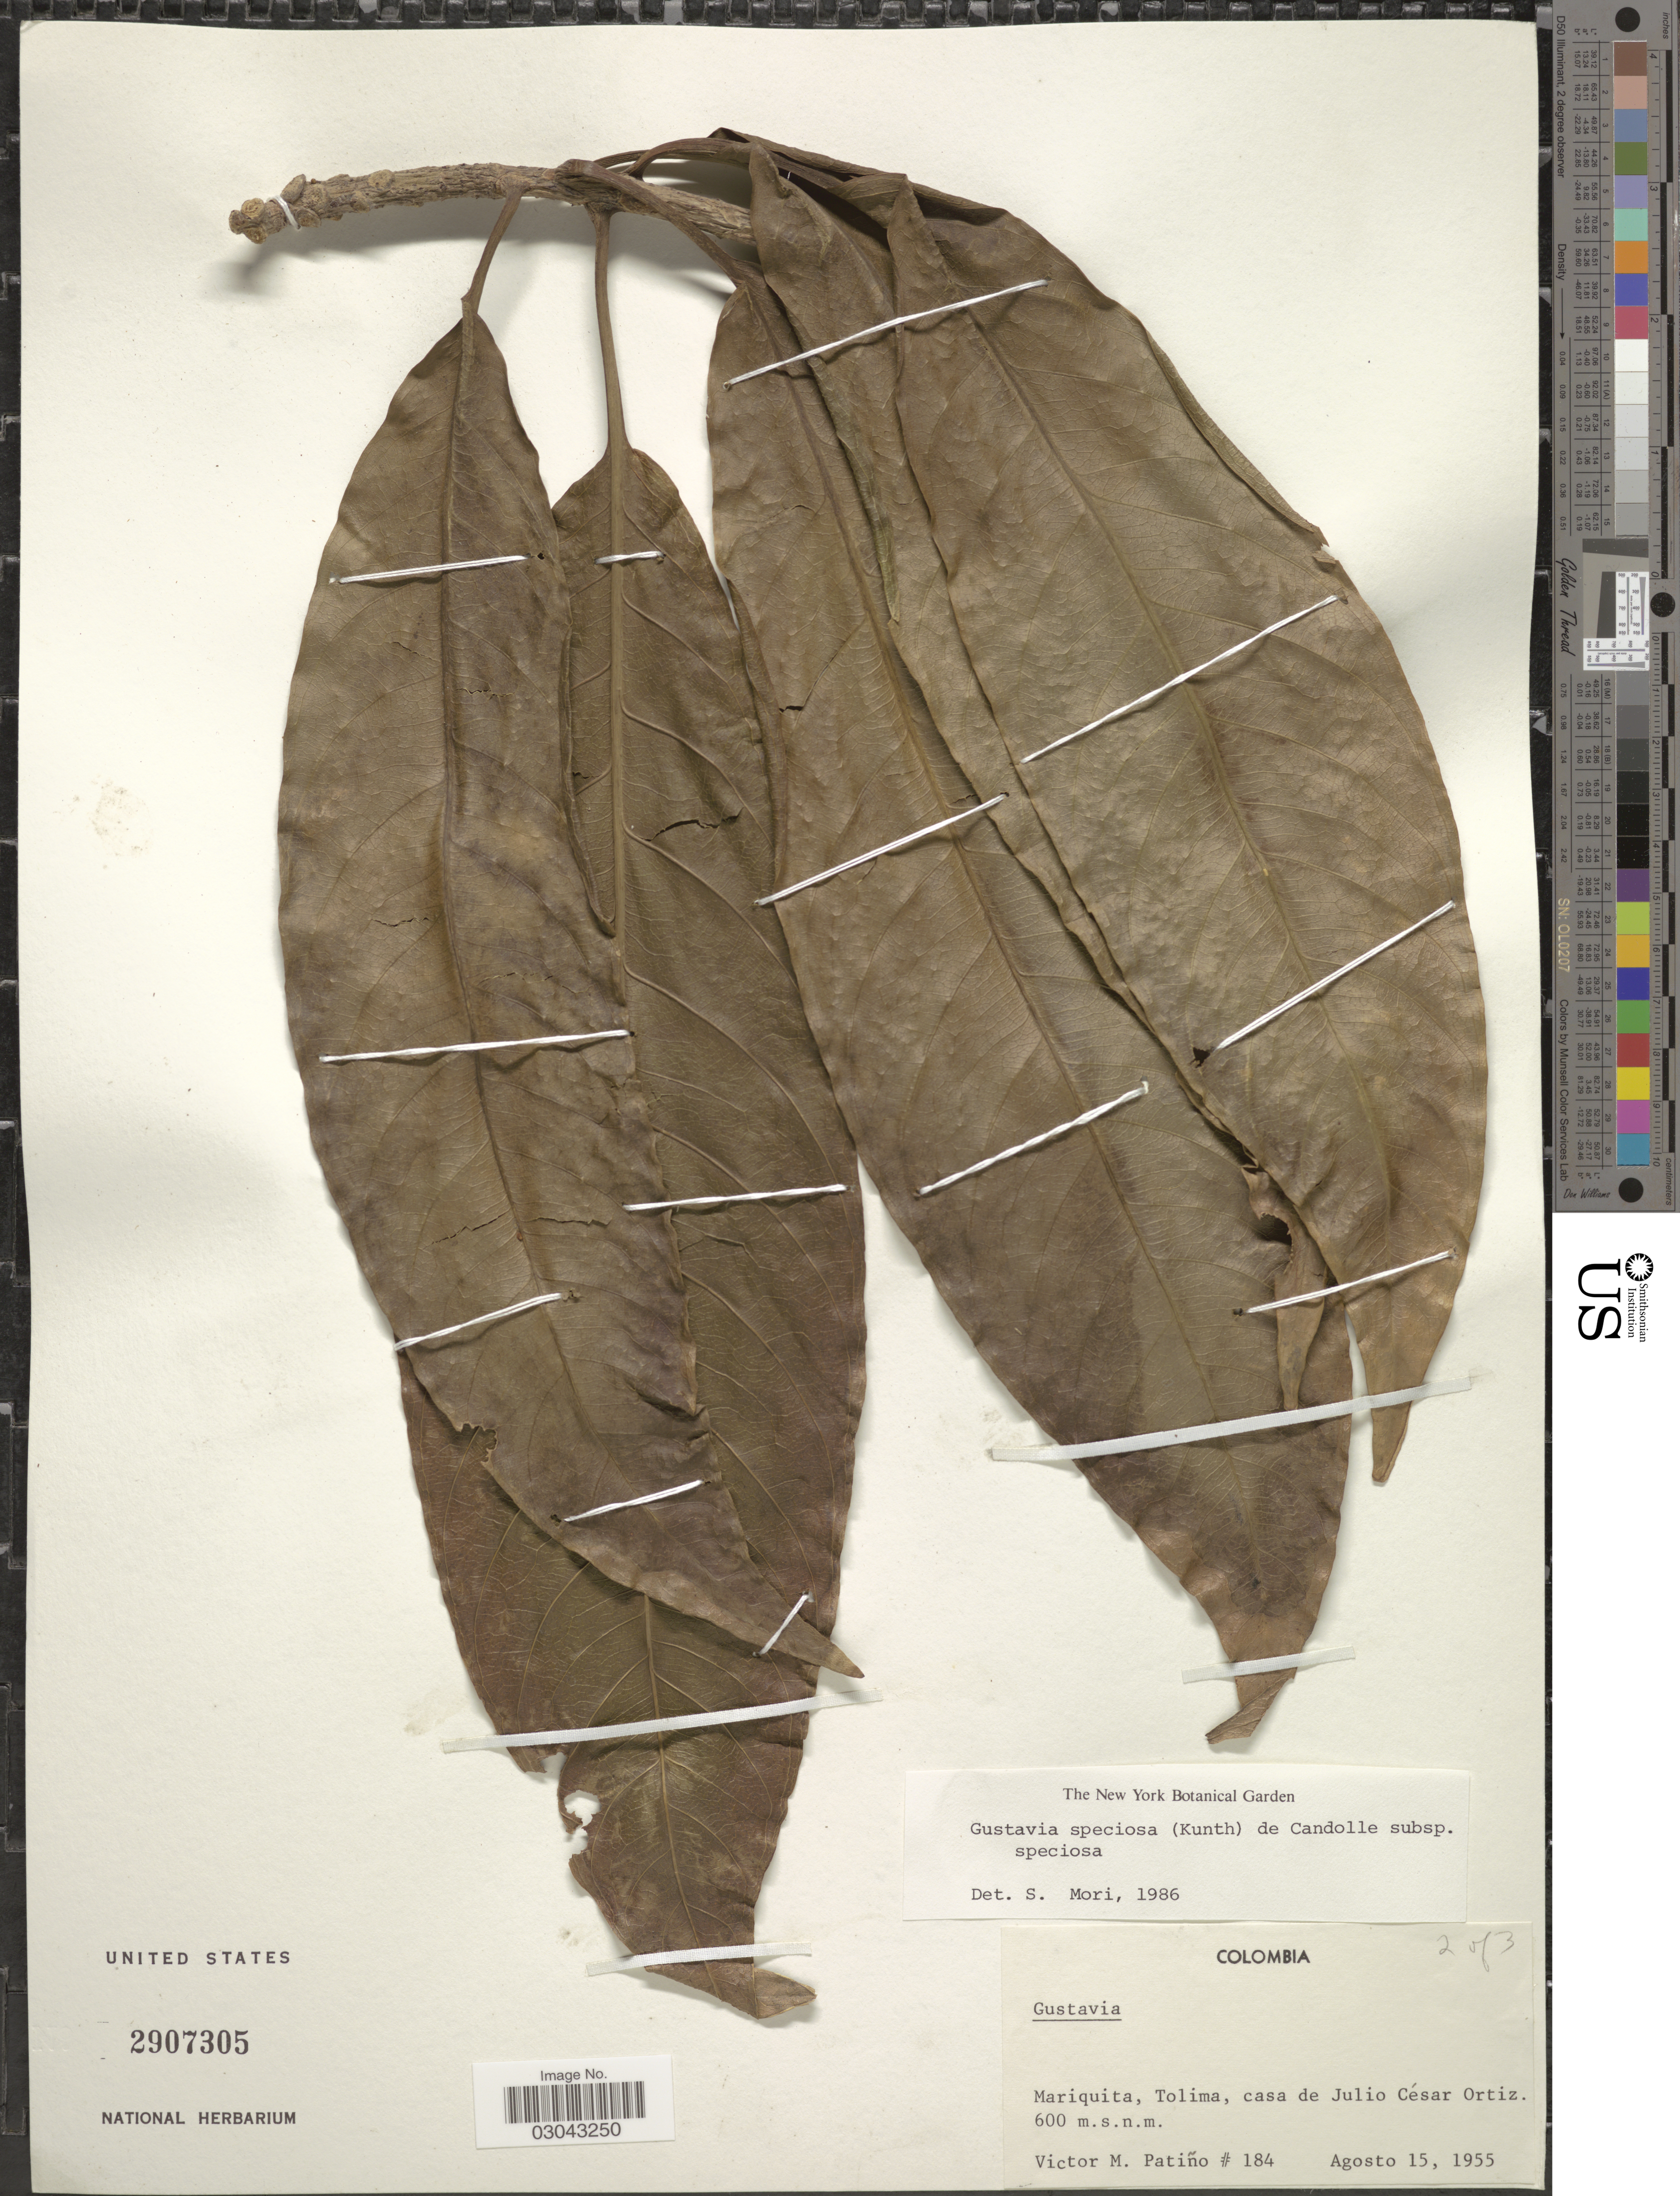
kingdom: Plantae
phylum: Tracheophyta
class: Magnoliopsida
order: Ericales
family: Lecythidaceae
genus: Gustavia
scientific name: Gustavia speciosa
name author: (Kunth) DC.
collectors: V. M. Patiño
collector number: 184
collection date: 1955-08-15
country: Colombia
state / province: Tolima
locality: Mariquita, Tolima, casa de Julio César Ortiz.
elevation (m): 600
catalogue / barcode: US 2907305